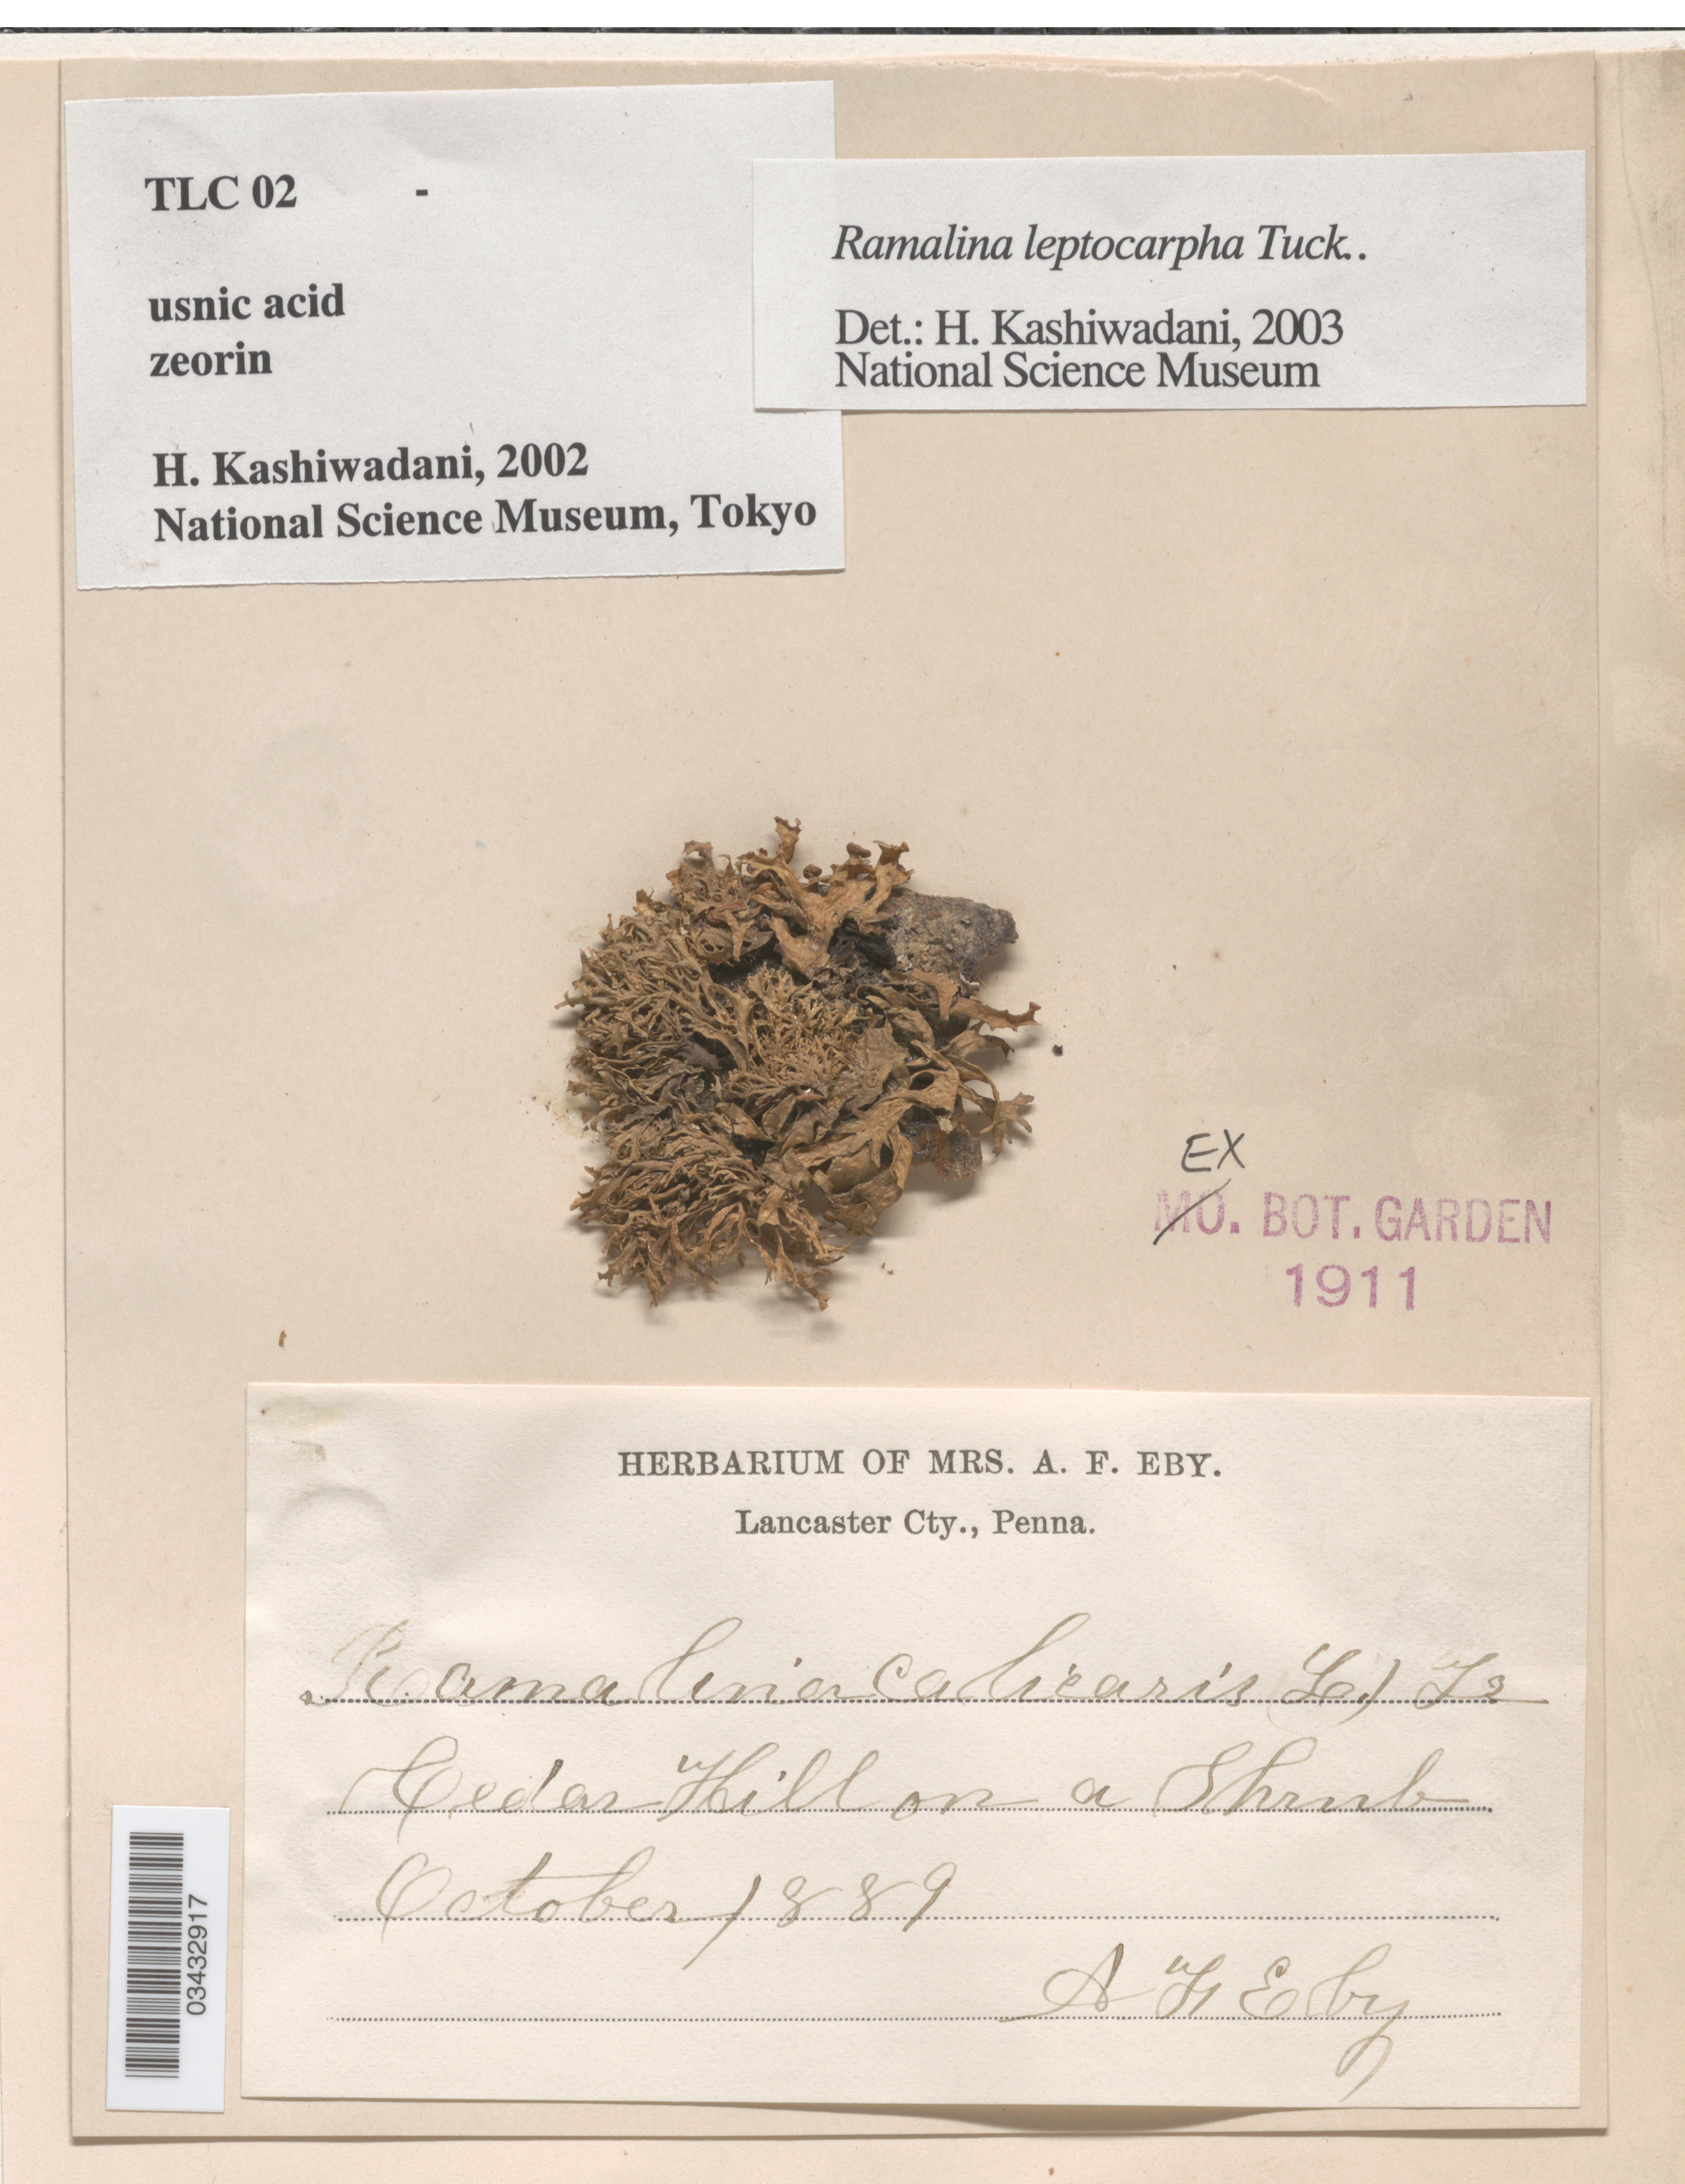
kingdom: Fungi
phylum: Ascomycota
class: Lecanoromycetes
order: Lecanorales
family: Ramalinaceae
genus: Ramalina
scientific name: Ramalina leptocarpha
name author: Tuck.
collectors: A. F. Eby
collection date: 1889-10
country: United States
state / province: Pennsylvania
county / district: Lancaster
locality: Cedar Hill